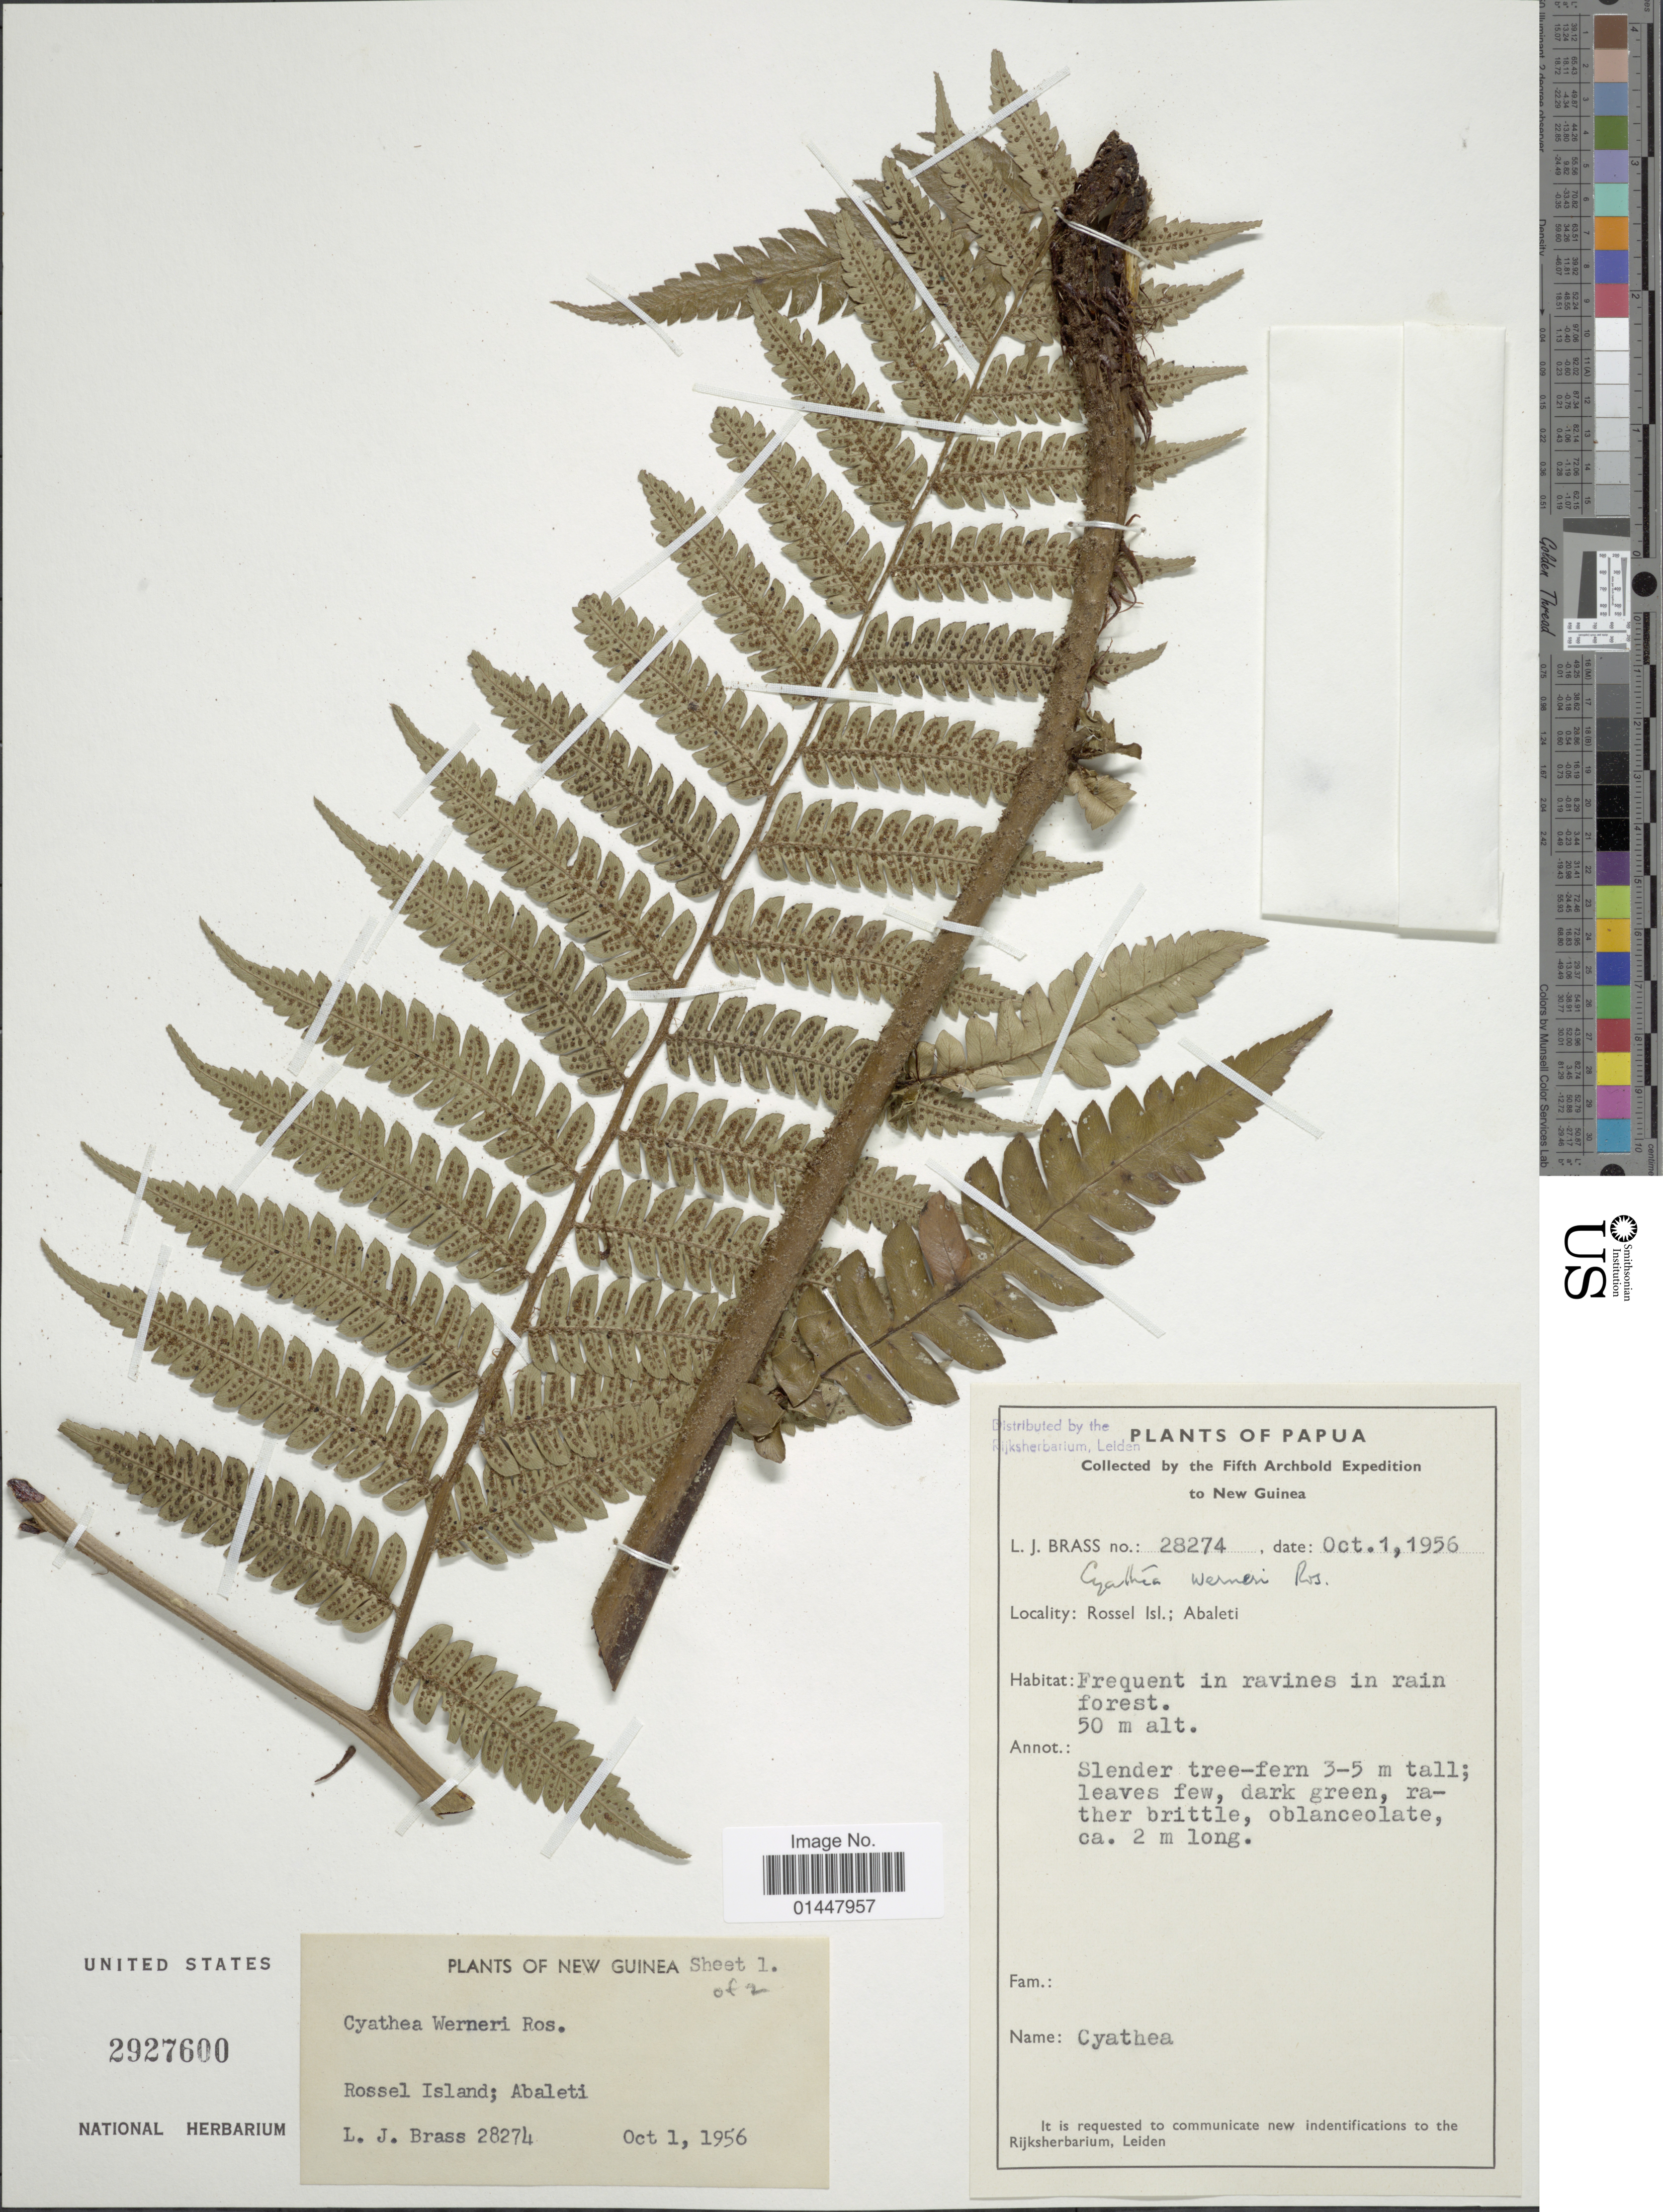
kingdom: Plantae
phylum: Tracheophyta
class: Polypodiopsida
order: Cyatheales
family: Cyatheaceae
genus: Sphaeropteris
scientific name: Sphaeropteris werneri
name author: (Rosenst.) R.M. Tryon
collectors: L. J. Brass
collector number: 28274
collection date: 1956-10-01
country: Papua New Guinea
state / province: Milne Bay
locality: Papua, Rossel isl; Abaleti. Frequent in ravines in rain forest.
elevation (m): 50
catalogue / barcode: US 2927600